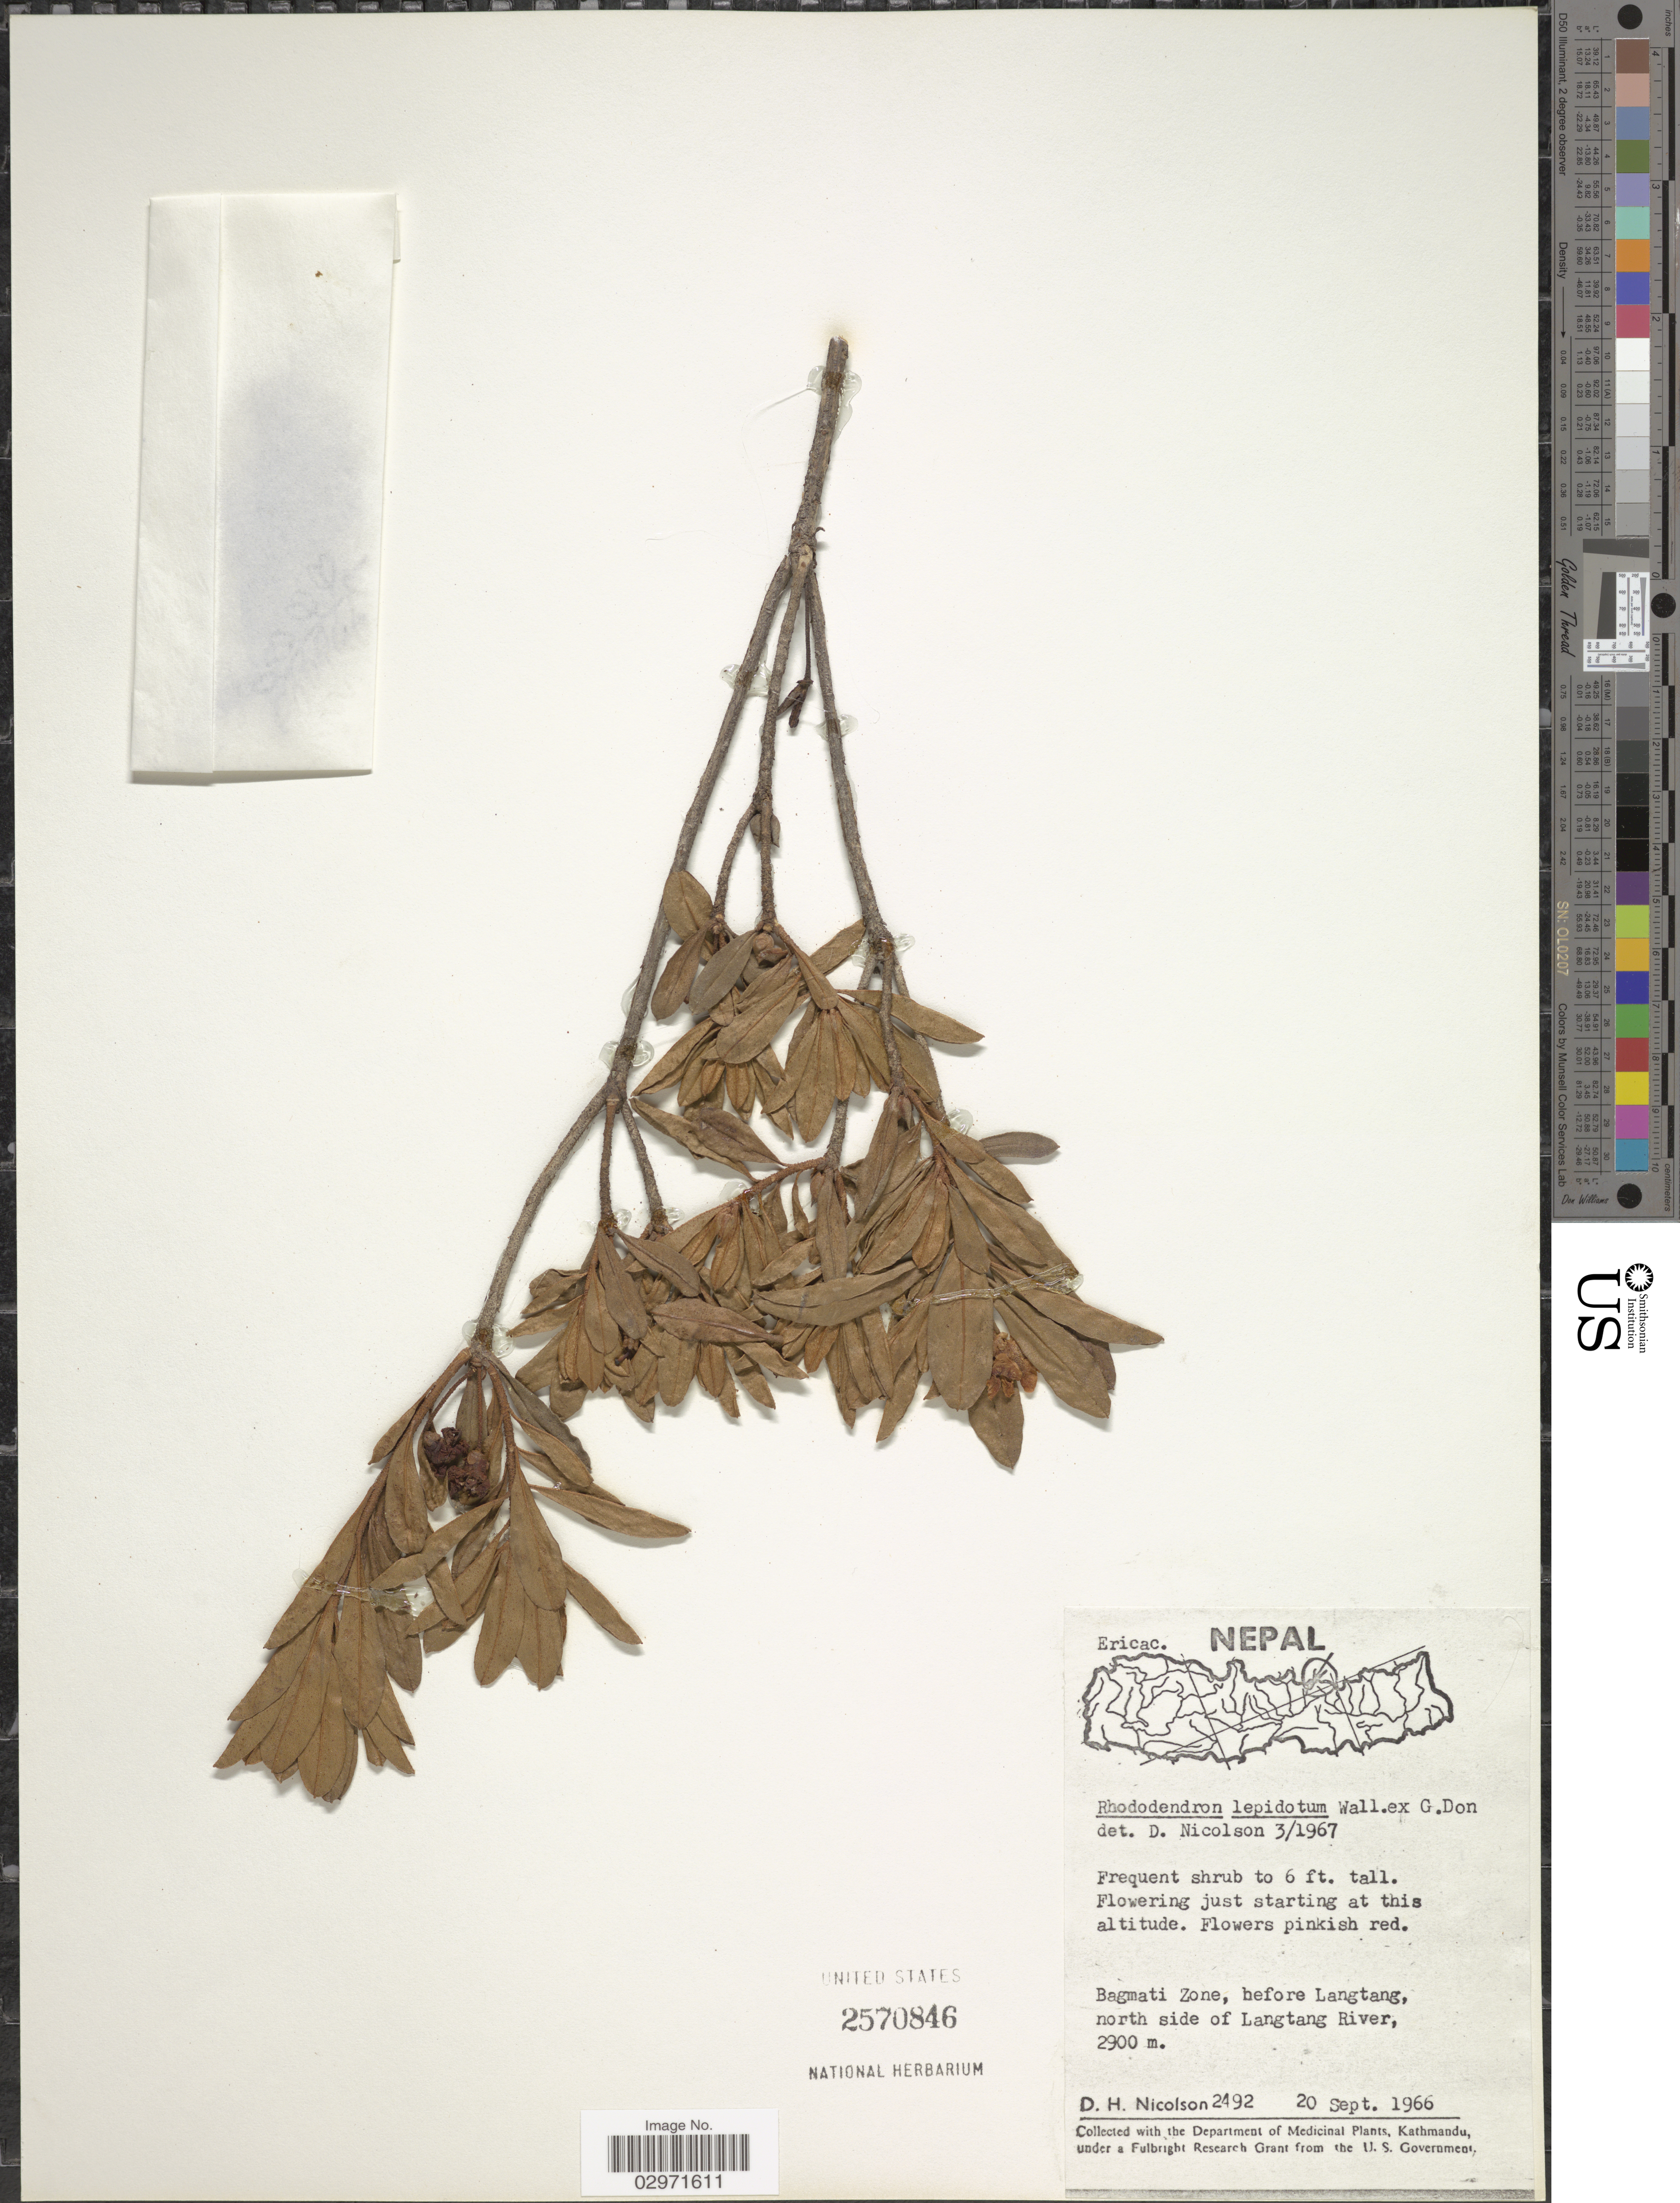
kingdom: Plantae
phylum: Tracheophyta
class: Magnoliopsida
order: Ericales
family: Ericaceae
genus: Rhododendron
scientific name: Rhododendron lepidotum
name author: Wall. ex G. Don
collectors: D. H. Nicolson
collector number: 2492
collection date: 1966-09-20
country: Nepal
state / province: Bagmati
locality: Bagmati Zone, before Langtang, north side of Langtang River.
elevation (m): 2900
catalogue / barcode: US 2570846